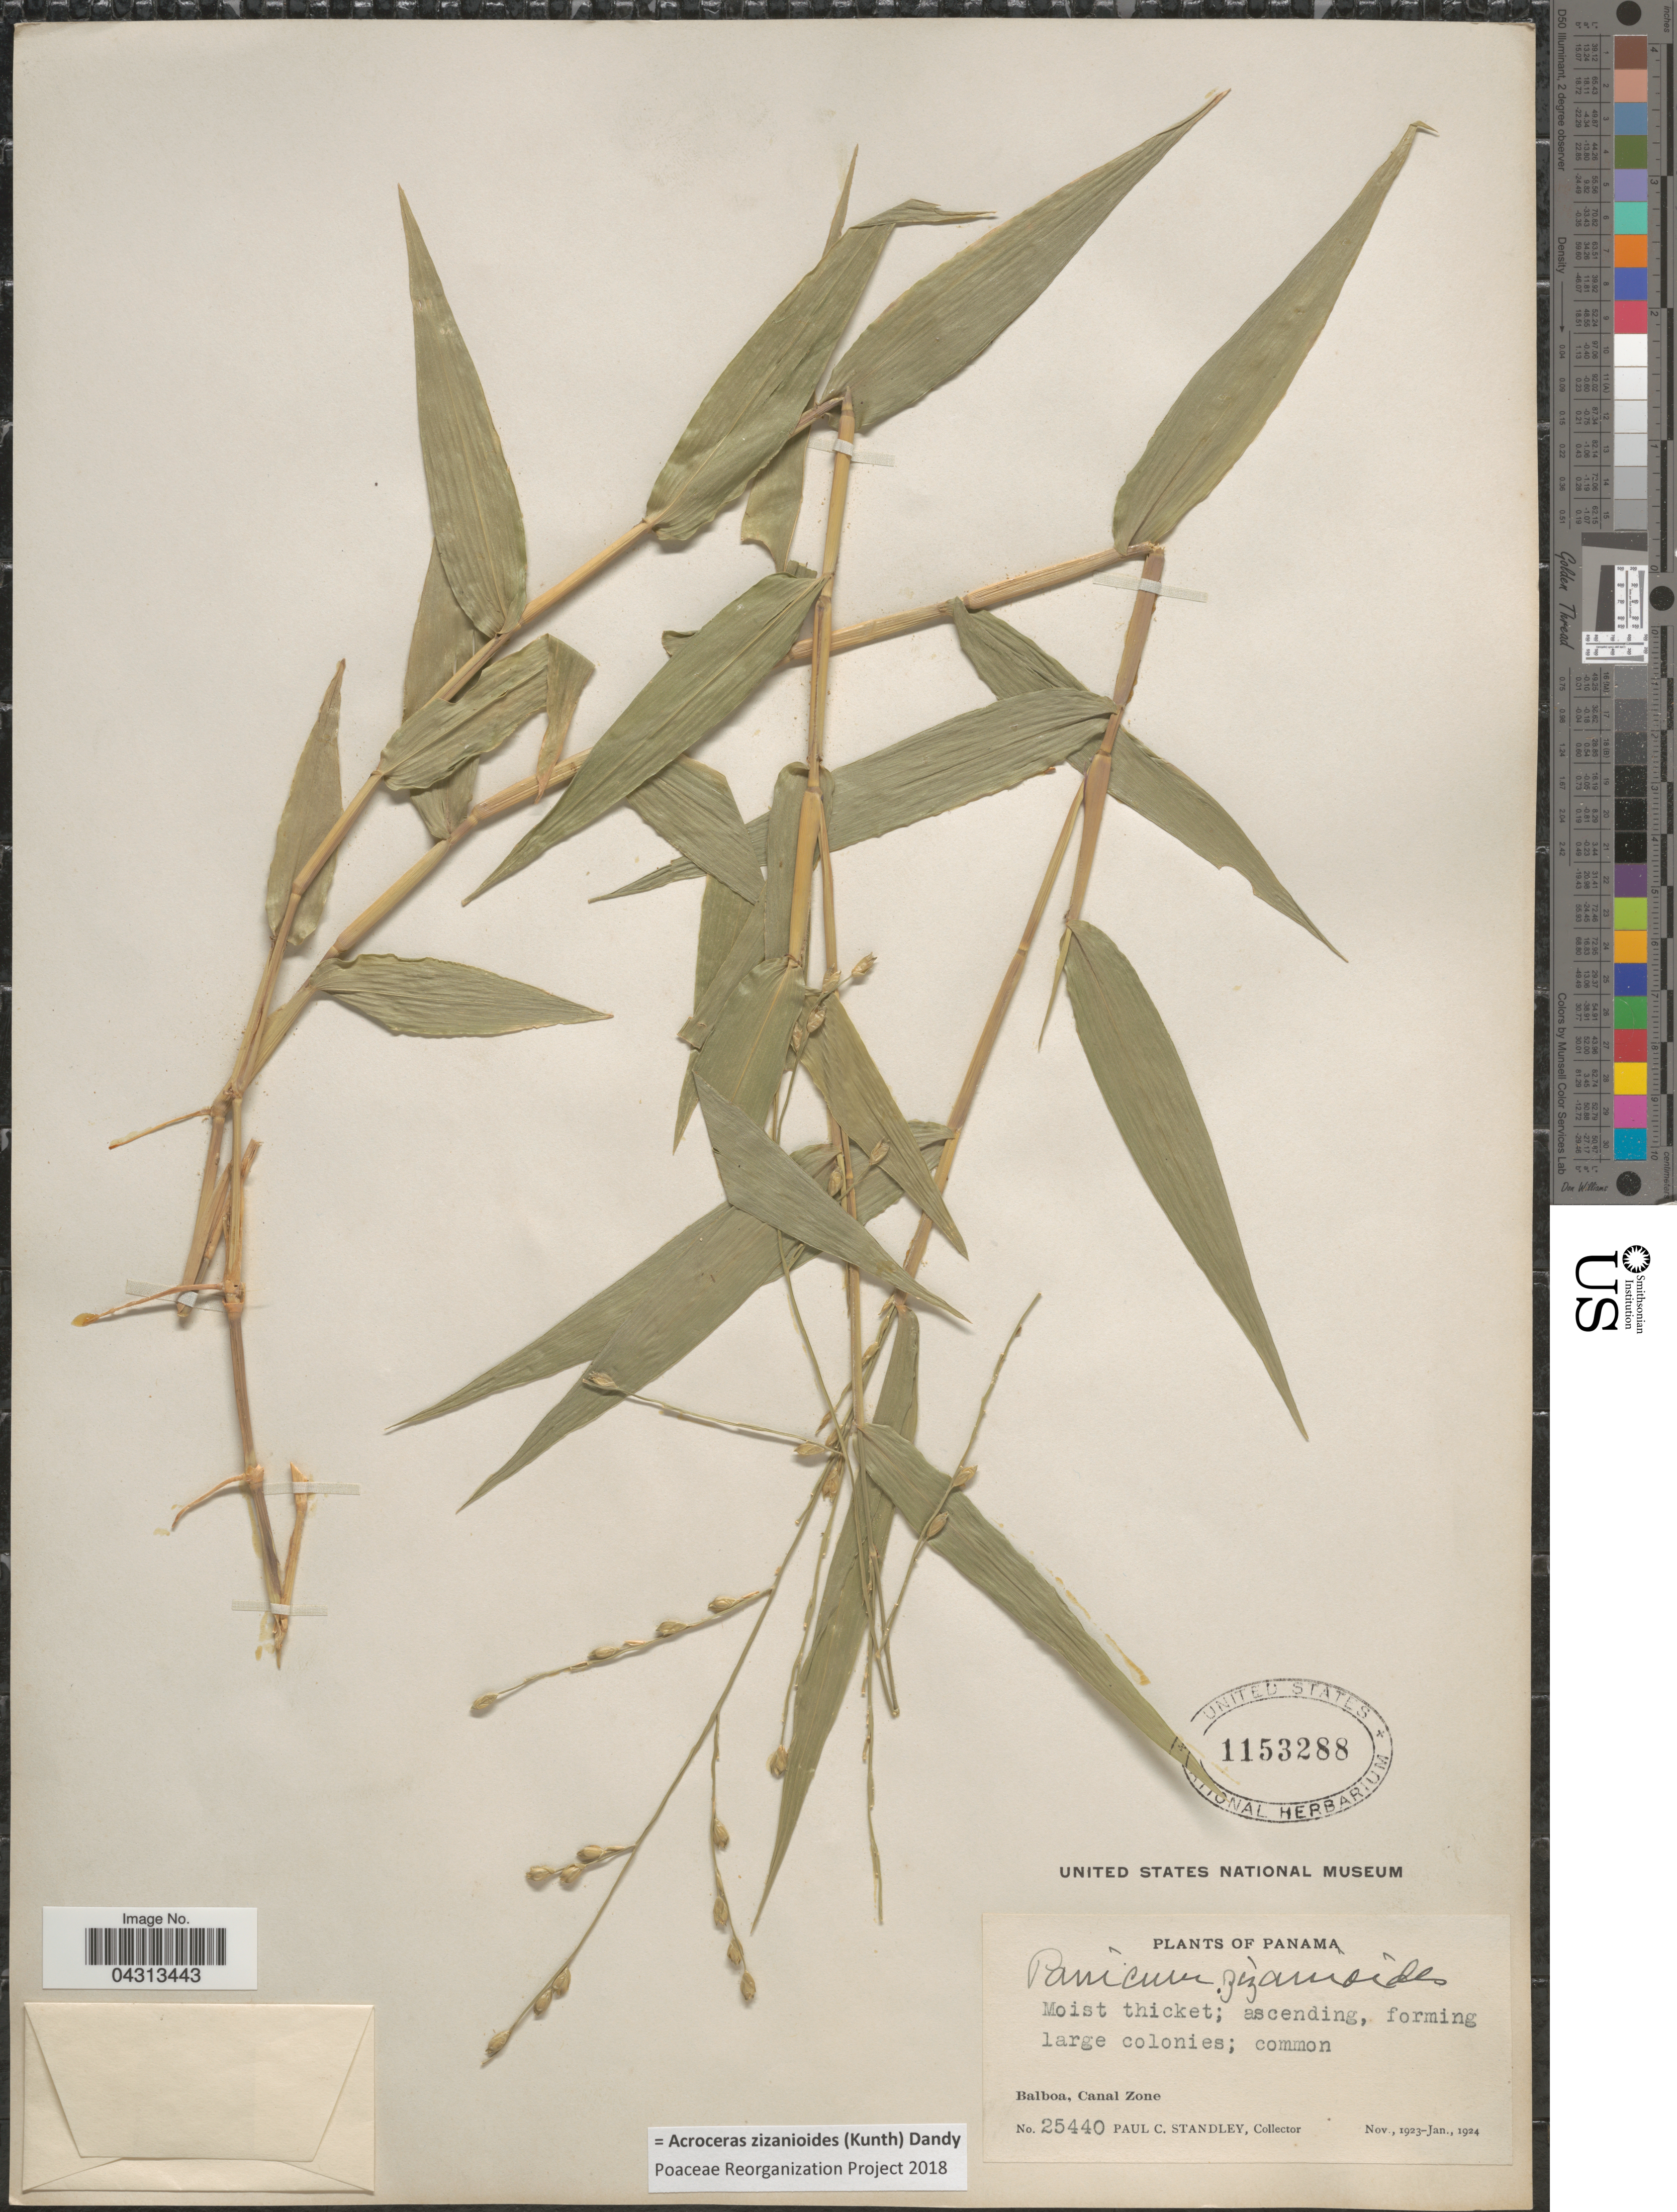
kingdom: Plantae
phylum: Tracheophyta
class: Liliopsida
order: Poales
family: Poaceae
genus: Acroceras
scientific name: Acroceras zizanioides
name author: (Kunth) Dandy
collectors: P. C. Standley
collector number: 25440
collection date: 1923-11/1924-01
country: Panama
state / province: Colón / Panamá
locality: Balboa, Canal Zone.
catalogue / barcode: US 1153288